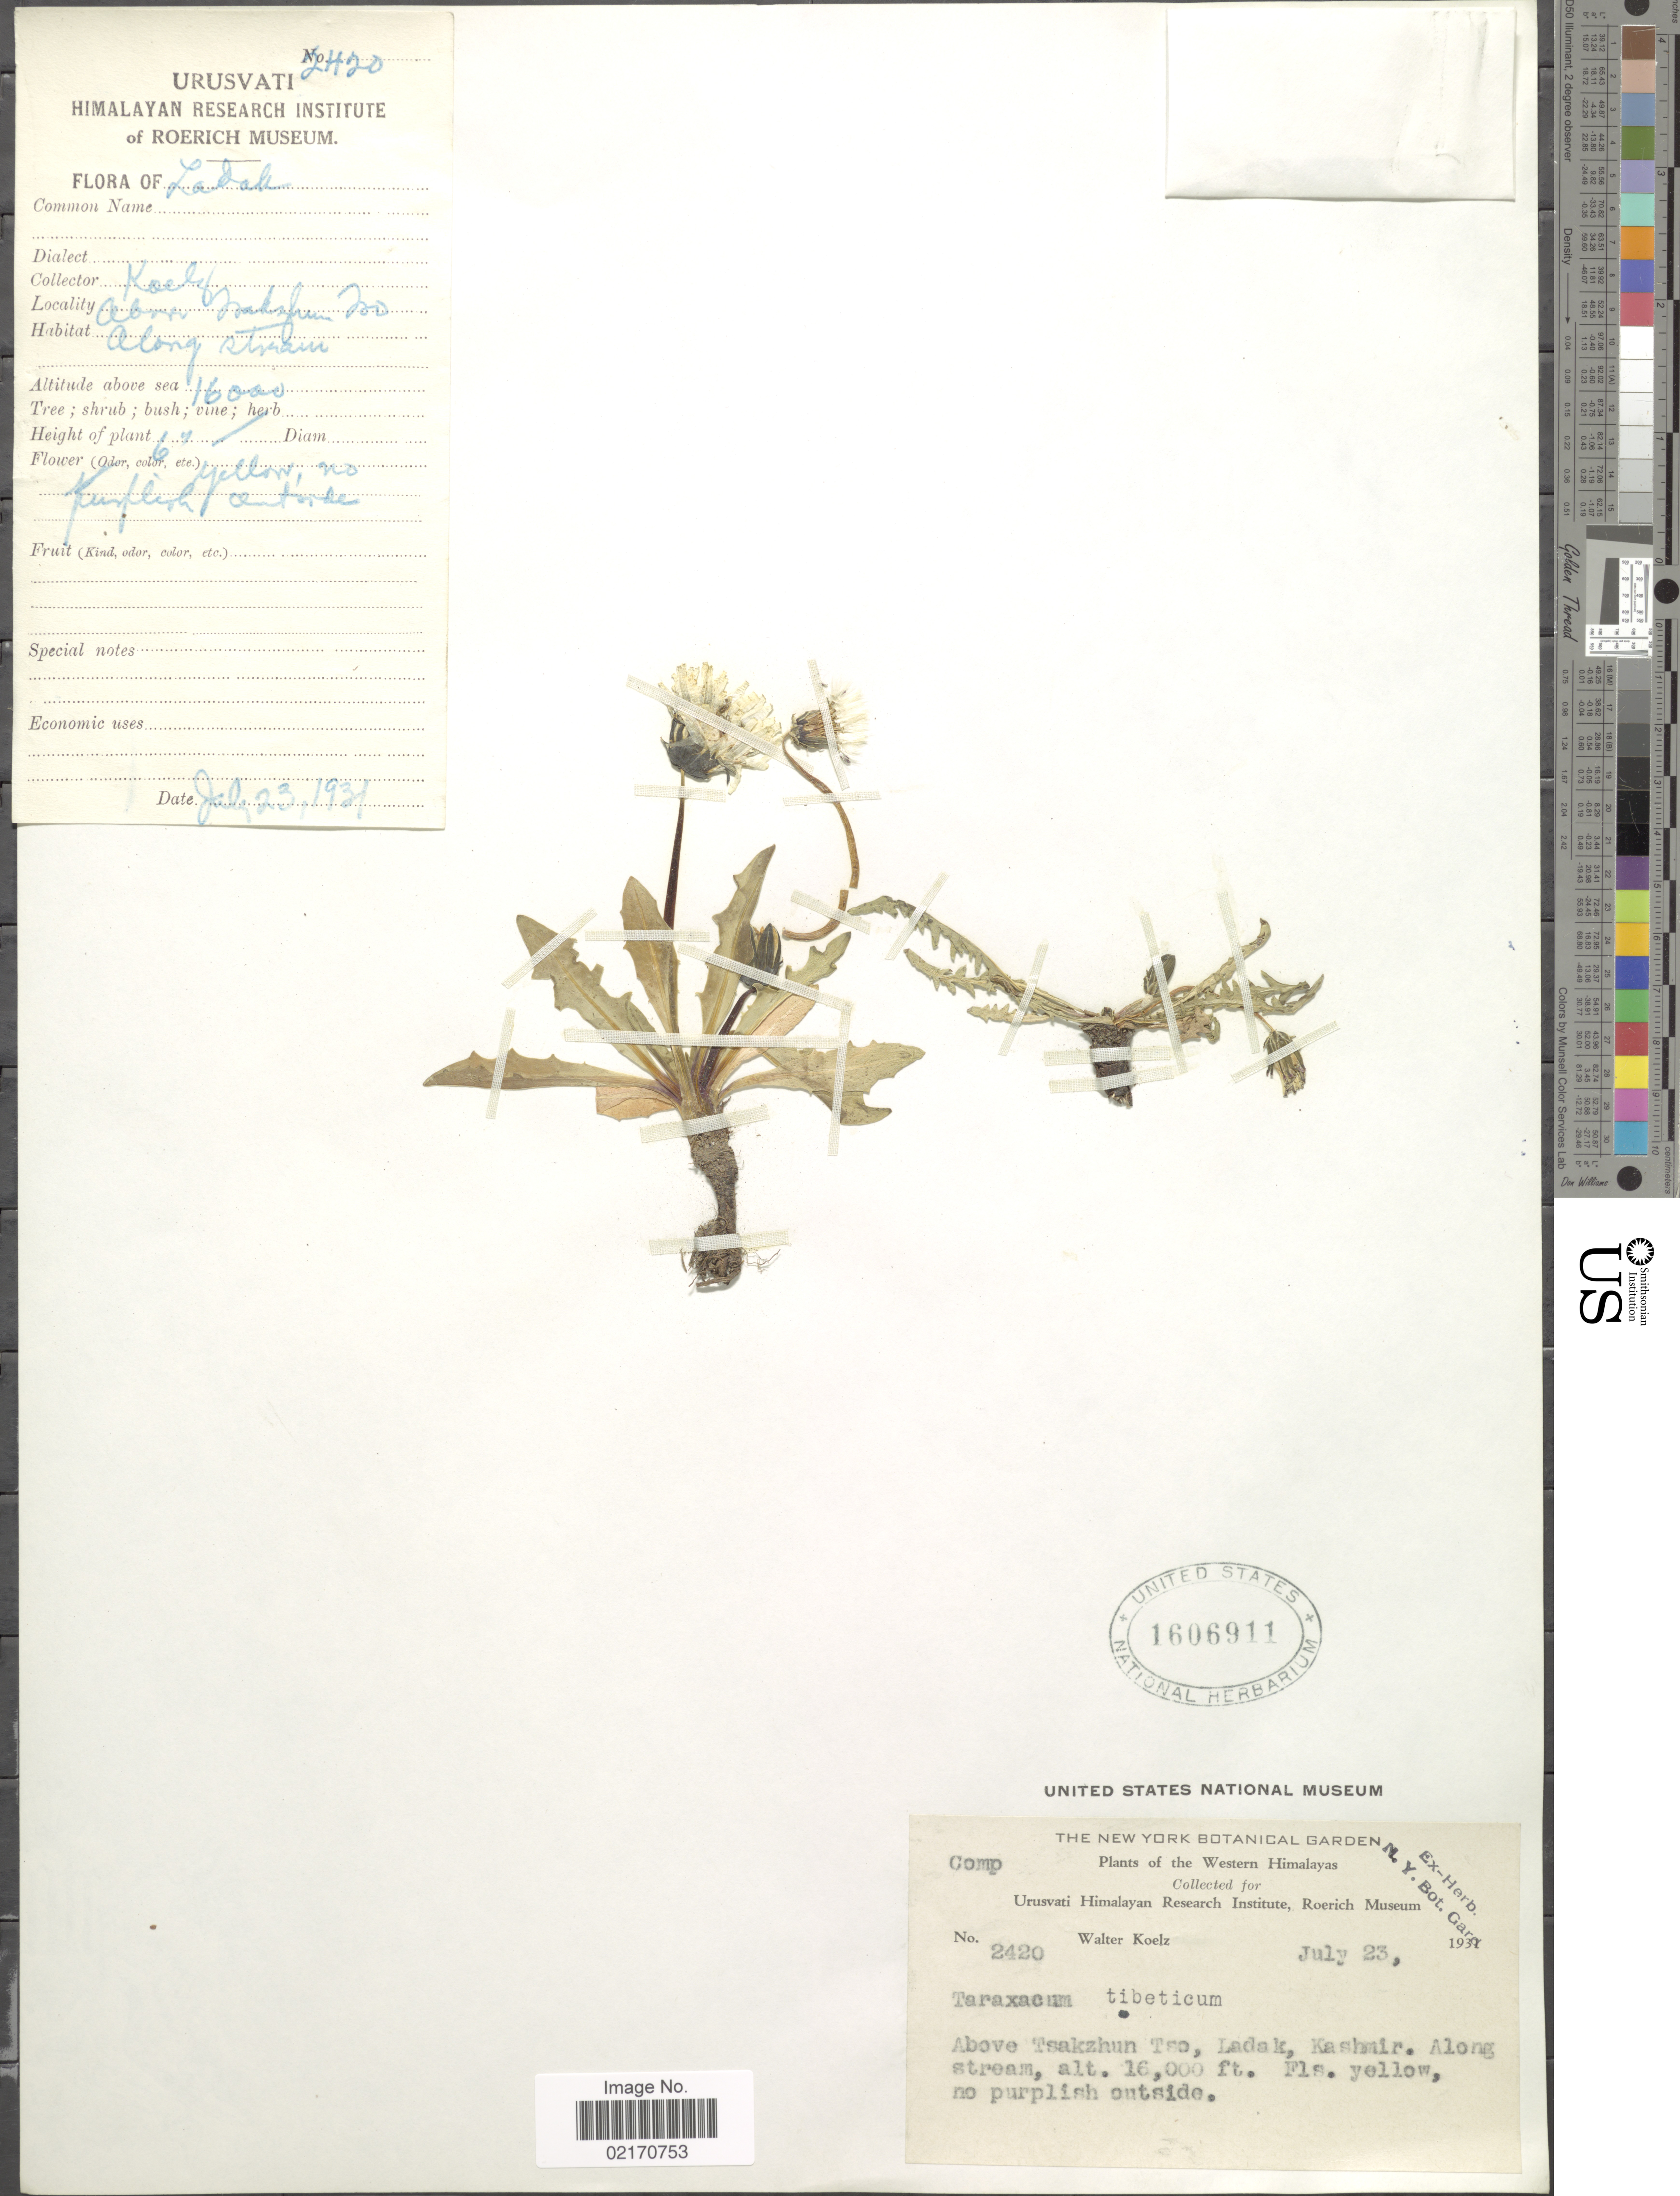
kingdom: Plantae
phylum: Tracheophyta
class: Magnoliopsida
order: Asterales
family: Asteraceae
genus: Taraxacum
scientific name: Taraxacum tibetanum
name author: Hand.-Mazz.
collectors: W. N. Koelz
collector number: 2420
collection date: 1931-07-23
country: India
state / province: Ladakh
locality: Western Himalayas, above Tsakzhun Tso, Ladak, Kashmir, along stream.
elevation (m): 4877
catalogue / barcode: US 1606911